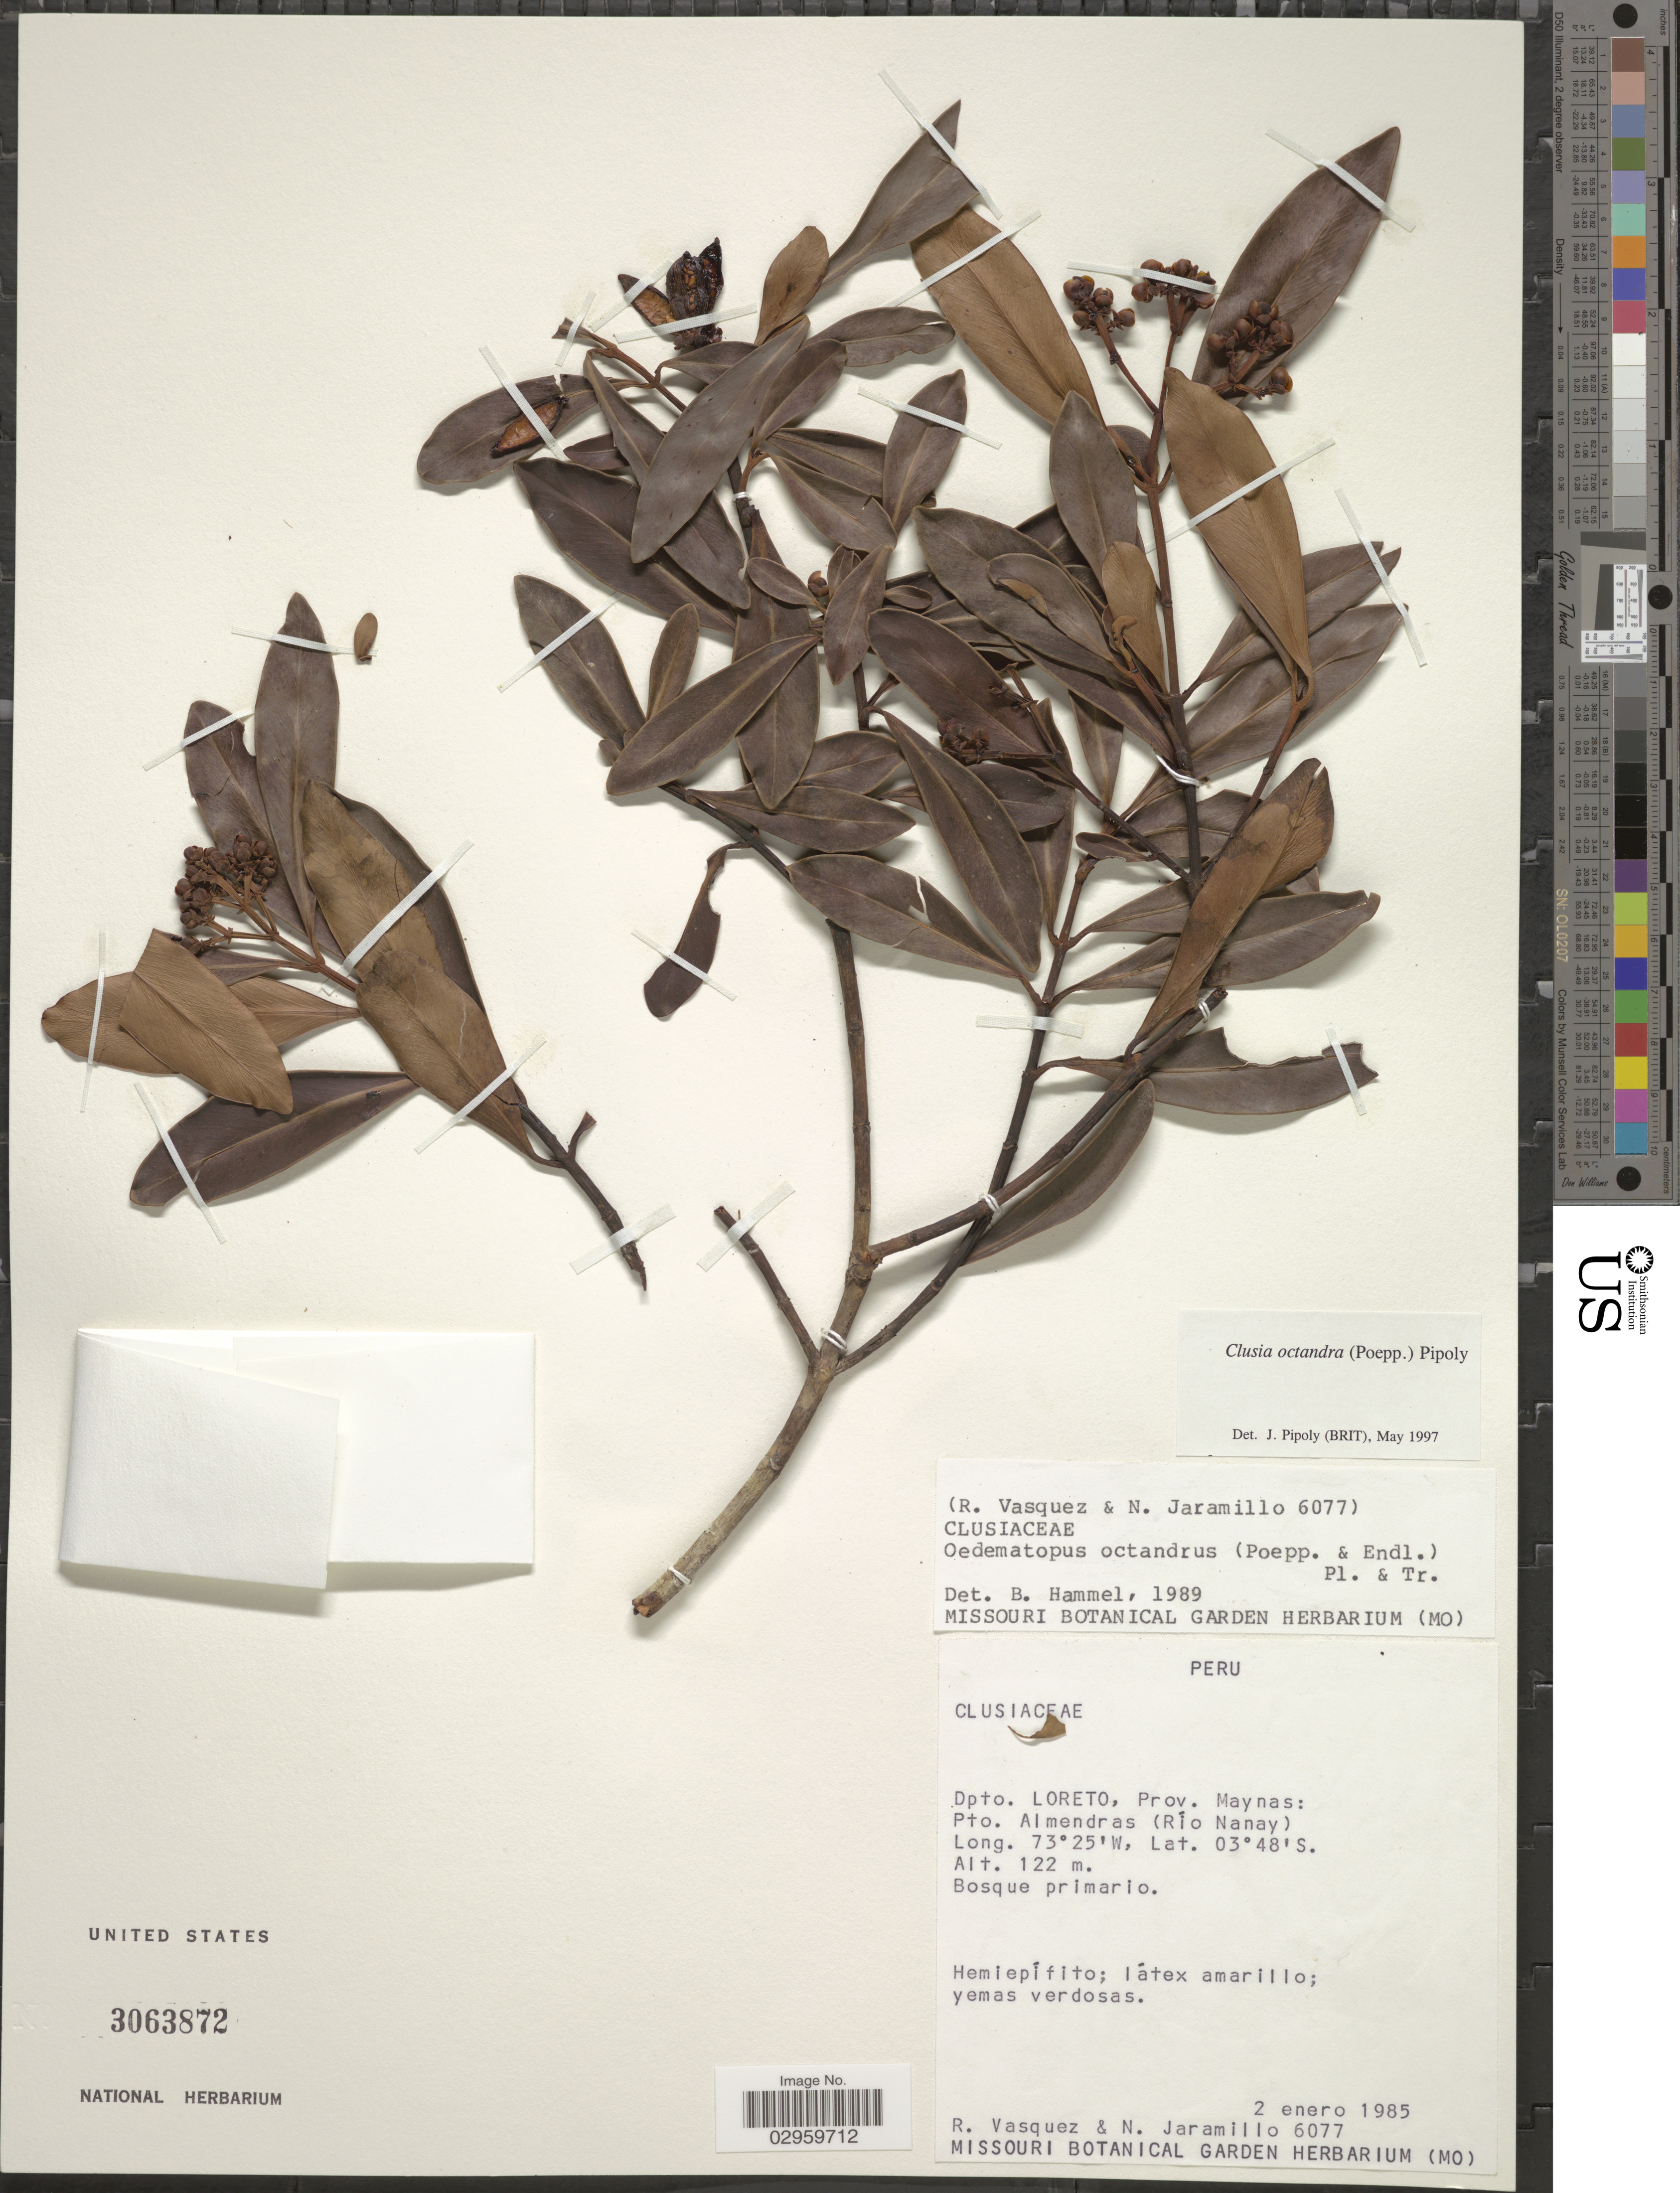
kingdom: Plantae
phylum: Tracheophyta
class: Magnoliopsida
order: Malpighiales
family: Clusiaceae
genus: Clusia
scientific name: Clusia octandra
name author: (Poepp.) Pipoly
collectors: R. Vasquez & N. Jaramillo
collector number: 6077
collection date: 1985-01-02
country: Peru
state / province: Loreto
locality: Dpto. Loreto, Prov. Maynas: Pto. Almendras (Río Nanay).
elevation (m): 122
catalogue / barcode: US 3063872